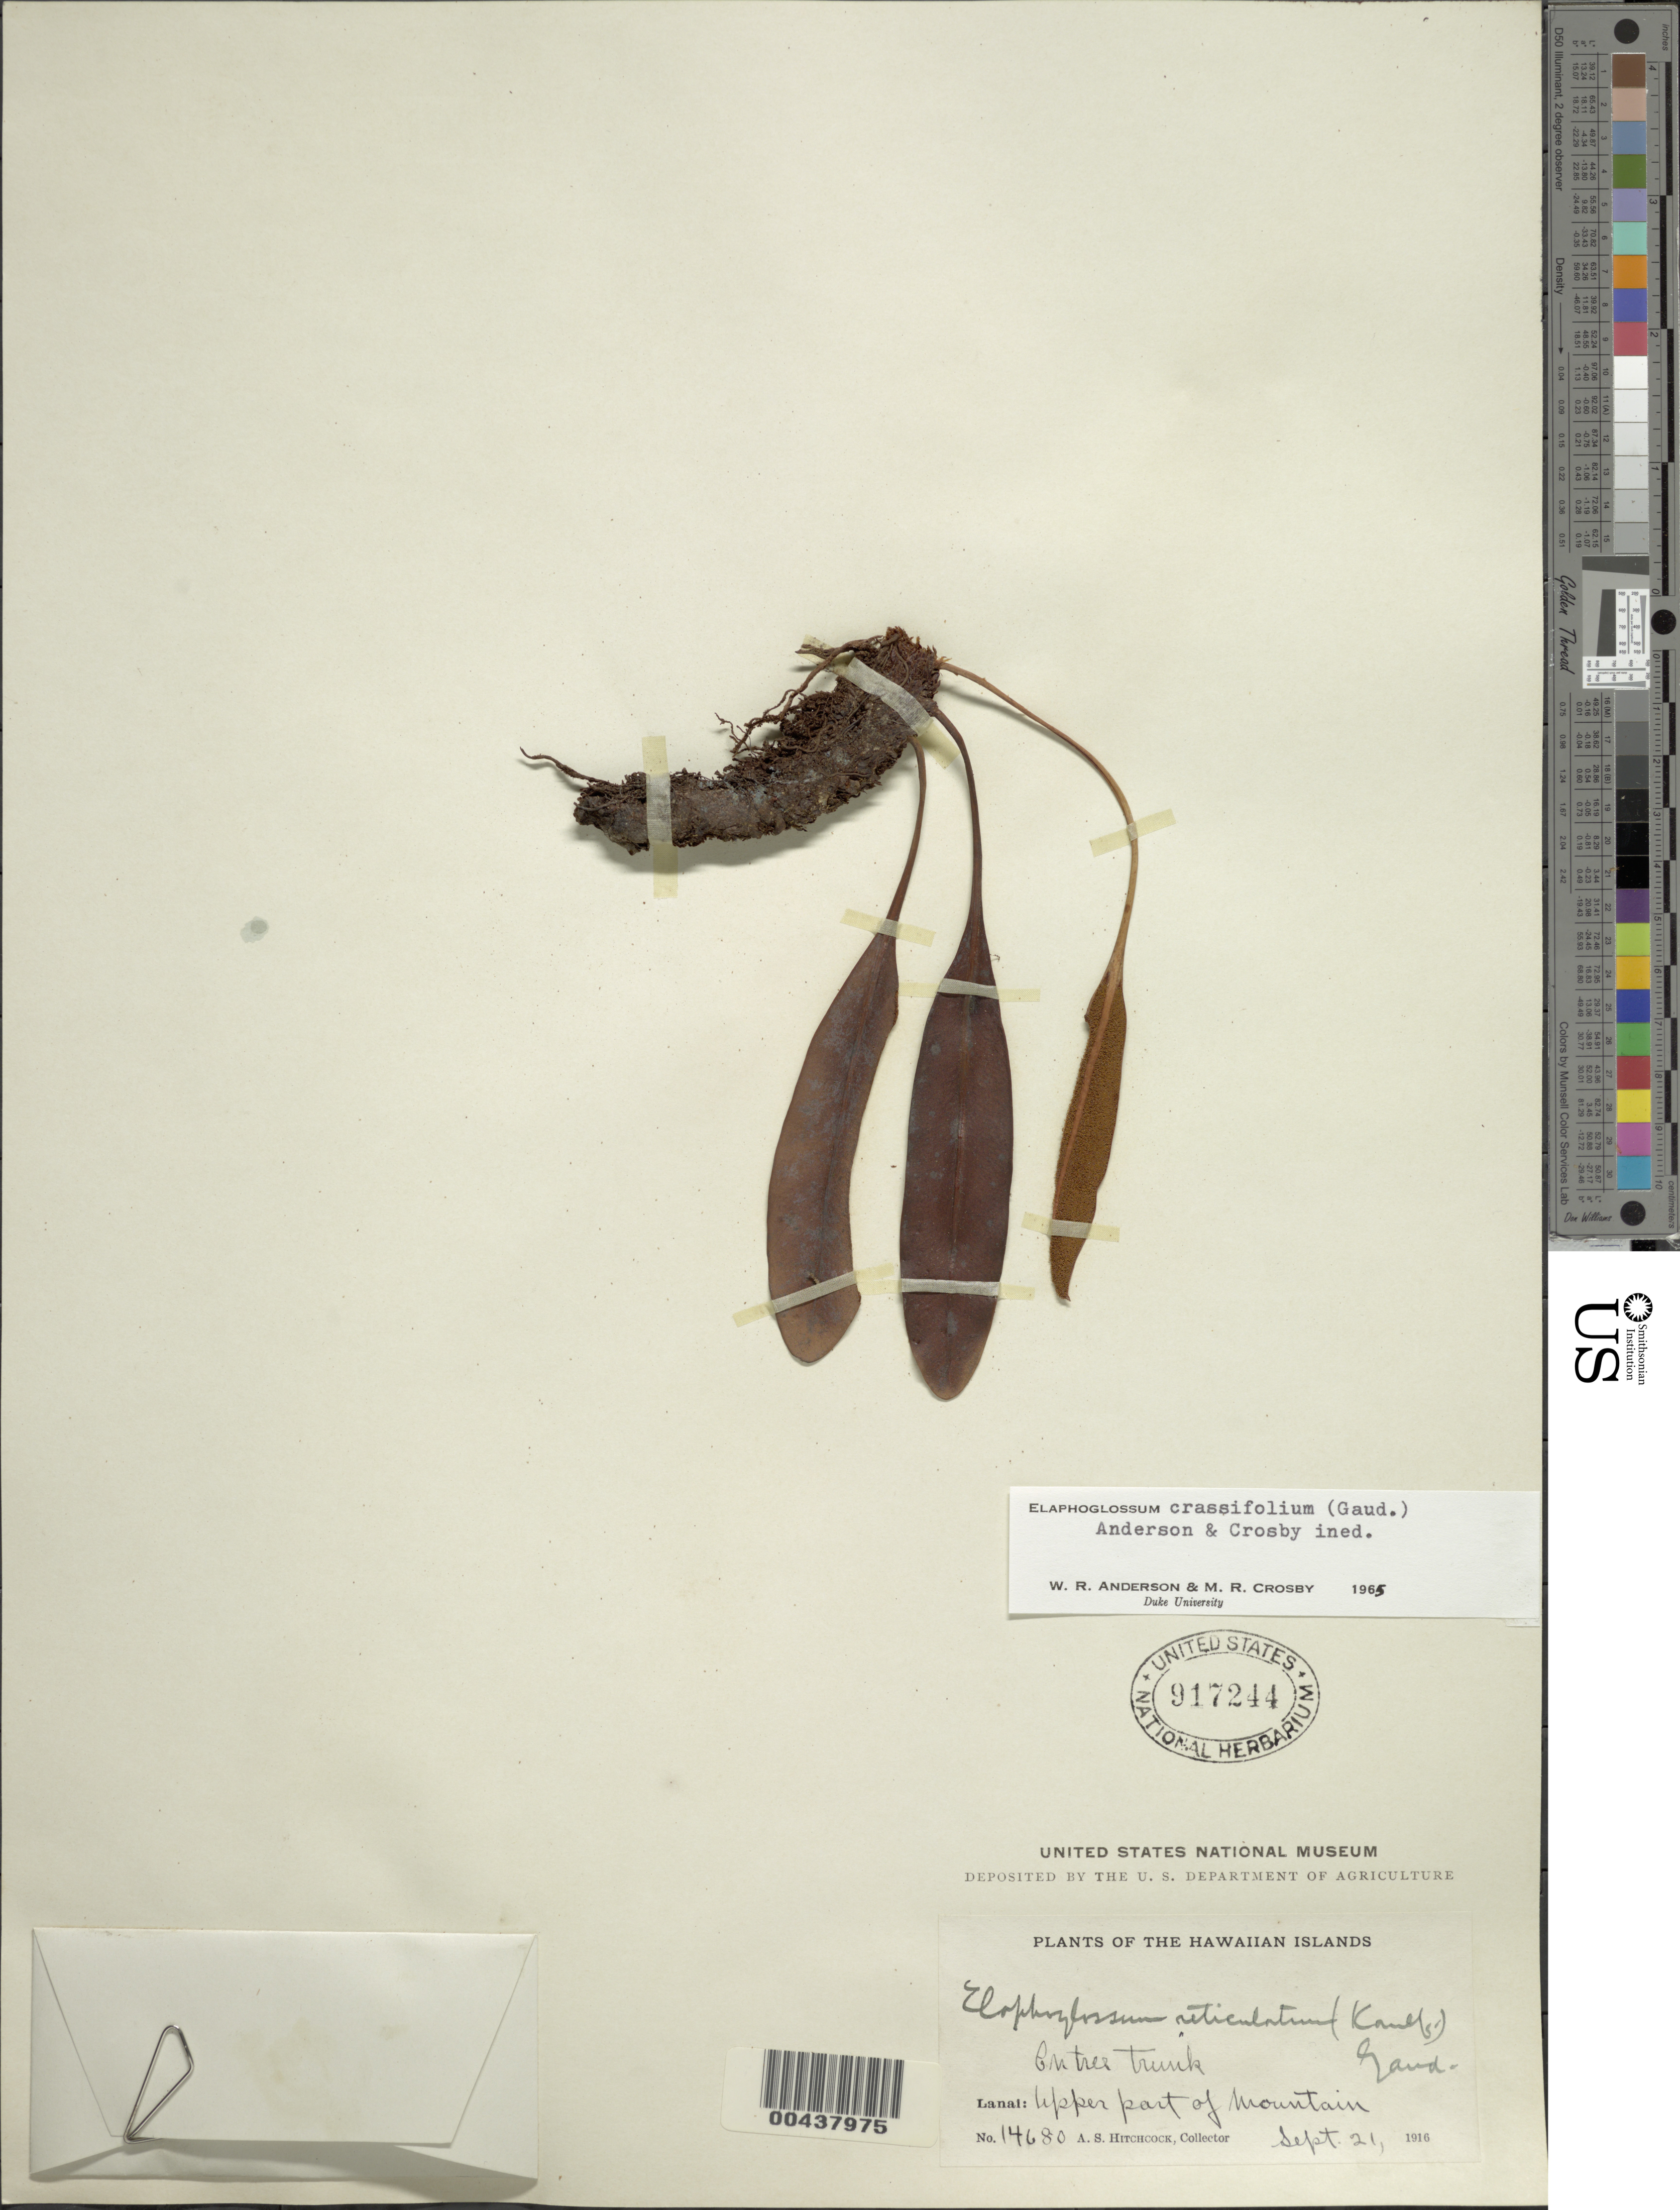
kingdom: Plantae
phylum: Tracheophyta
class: Polypodiopsida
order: Polypodiales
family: Dryopteridaceae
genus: Elaphoglossum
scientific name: Elaphoglossum crassifolium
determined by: Anderson, W. R.; Crosby, M.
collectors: A. S. Hitchcock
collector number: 14680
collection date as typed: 21 Sep 1916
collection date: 1916-09-21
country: United States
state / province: Hawaii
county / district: Maui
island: Lana'i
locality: Upper part of mountain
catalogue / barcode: US 917244